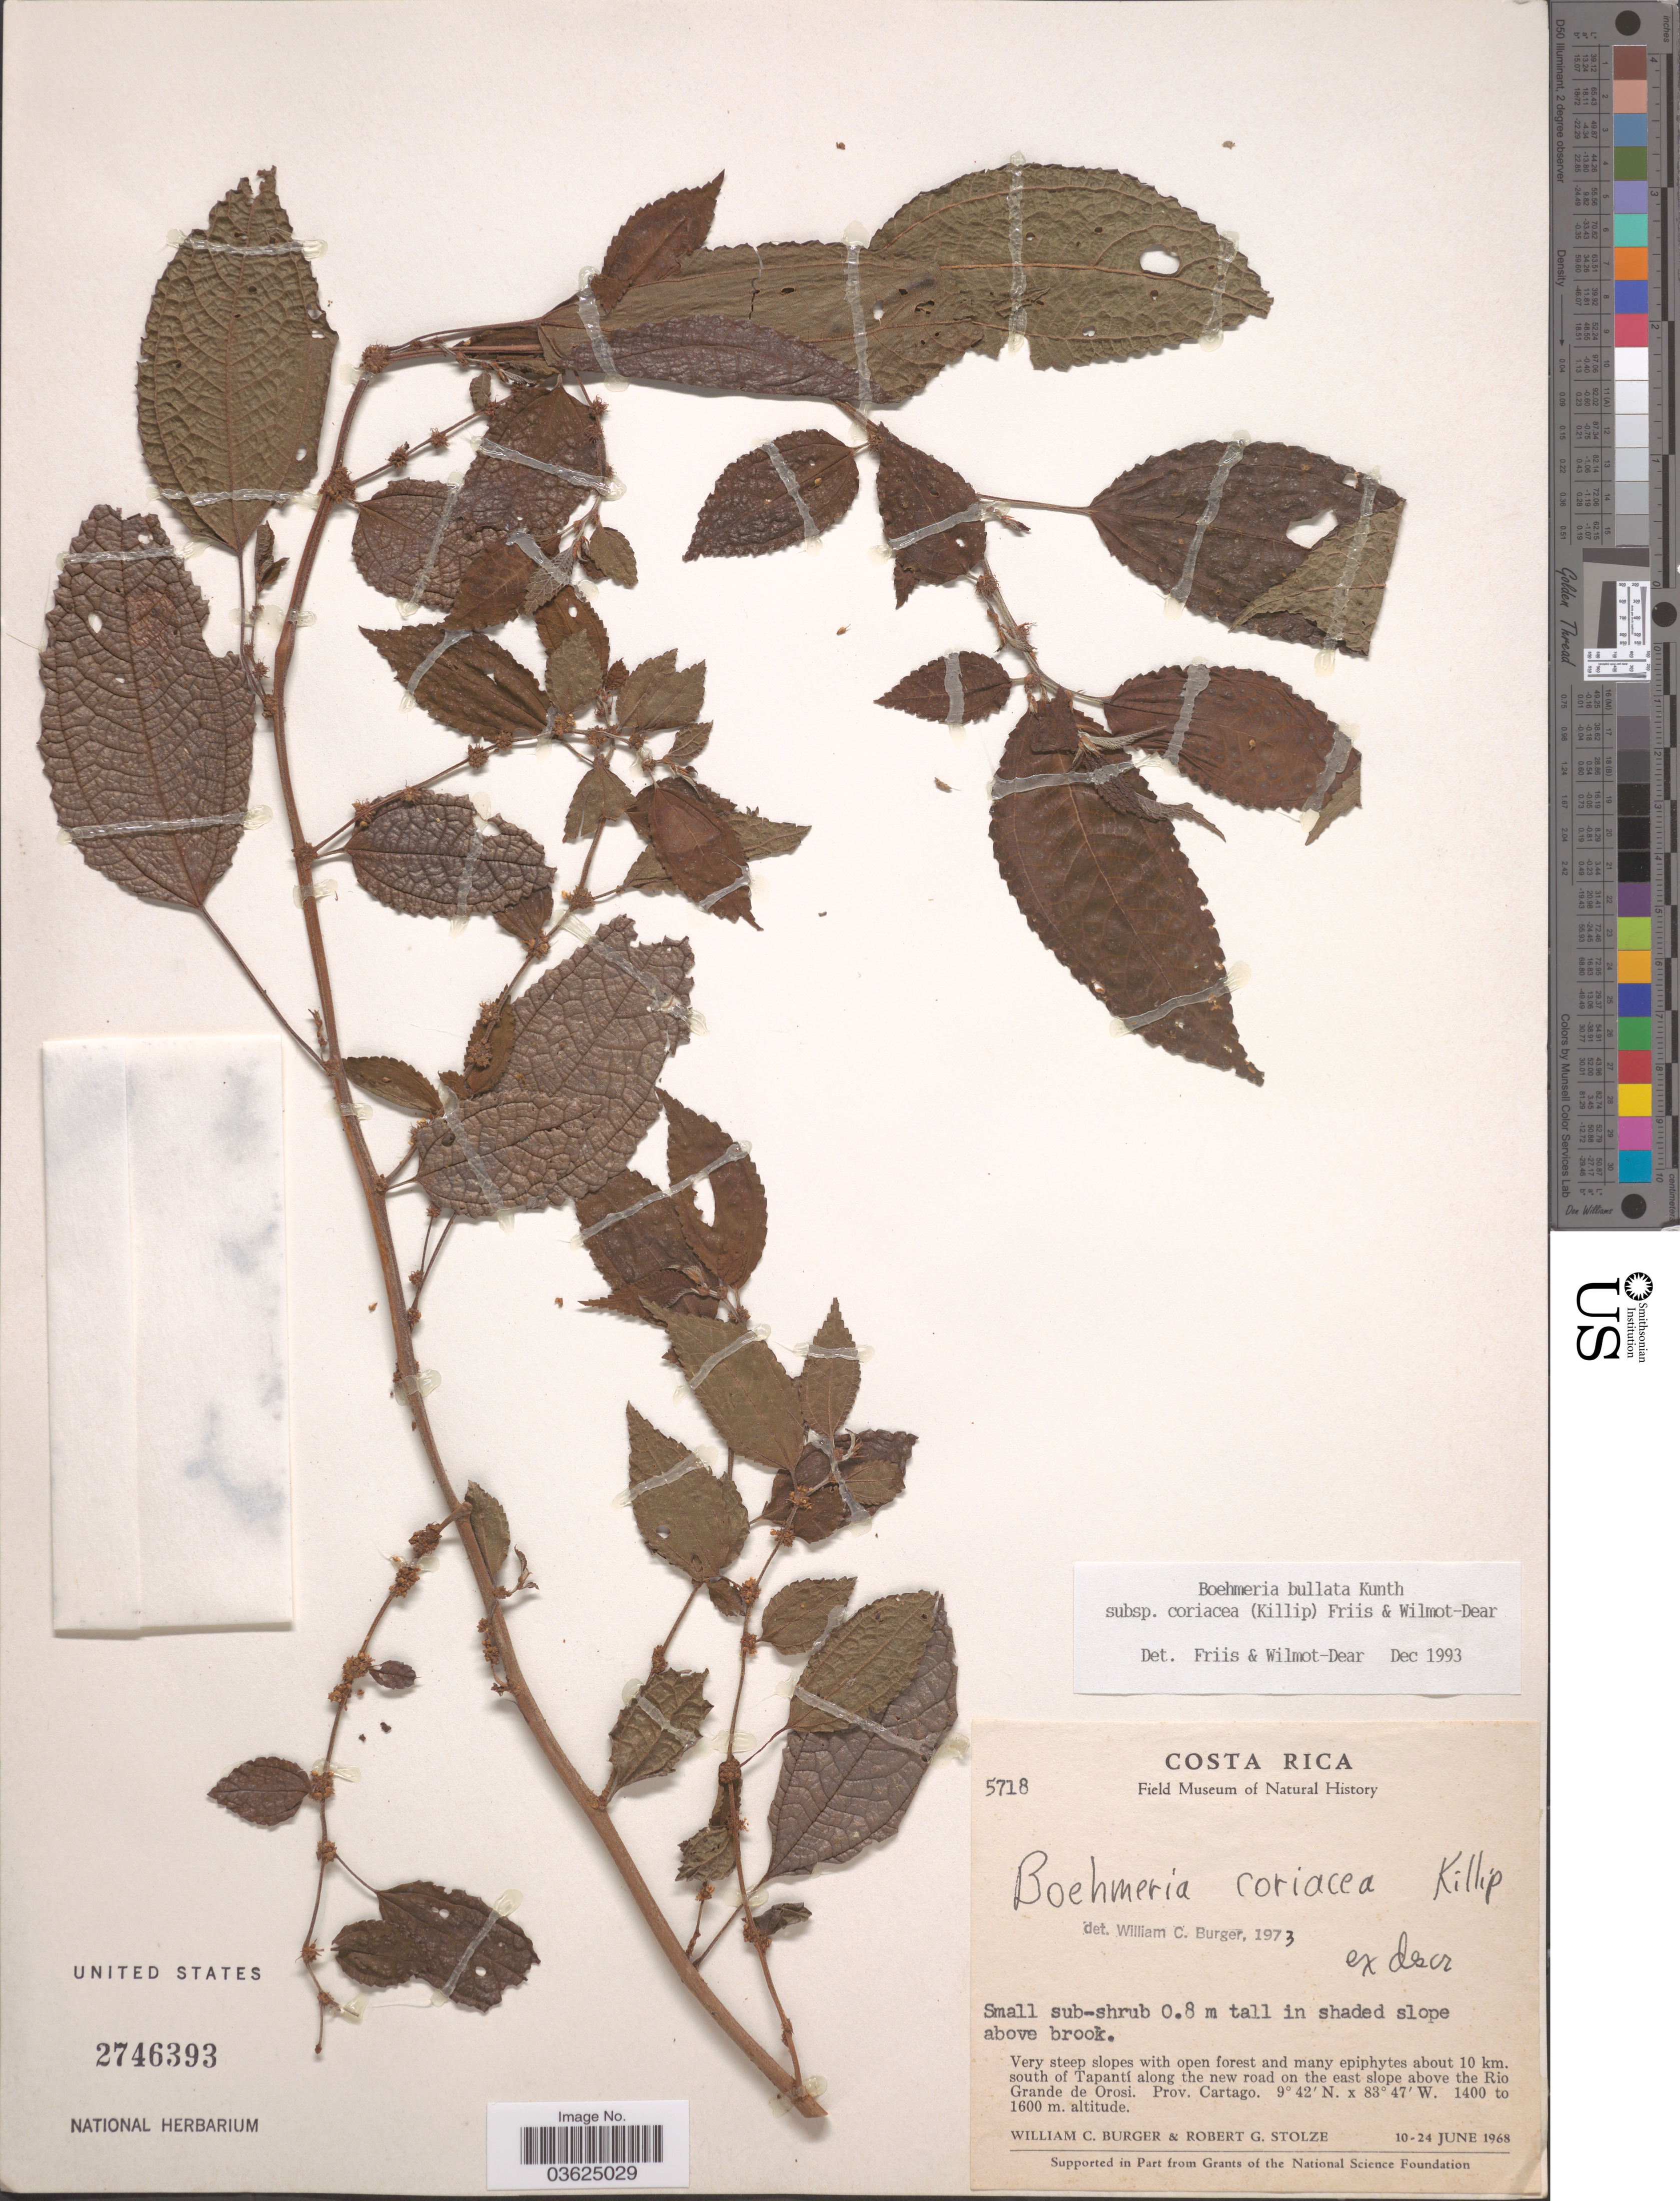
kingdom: Plantae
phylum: Tracheophyta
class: Magnoliopsida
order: Rosales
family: Urticaceae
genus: Boehmeria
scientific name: Boehmeria bullata subsp. coriacea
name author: (Killip) Friis & Wilmot-Dear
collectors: W. Burger & R. G. Stolze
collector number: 5718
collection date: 1968-06-10/1968-06-24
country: Costa Rica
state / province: Cartago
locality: About 10 km. south of Tapantí along the new road on the east slope above the Rio Grande de Orosi.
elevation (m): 1400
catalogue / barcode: US 2746393